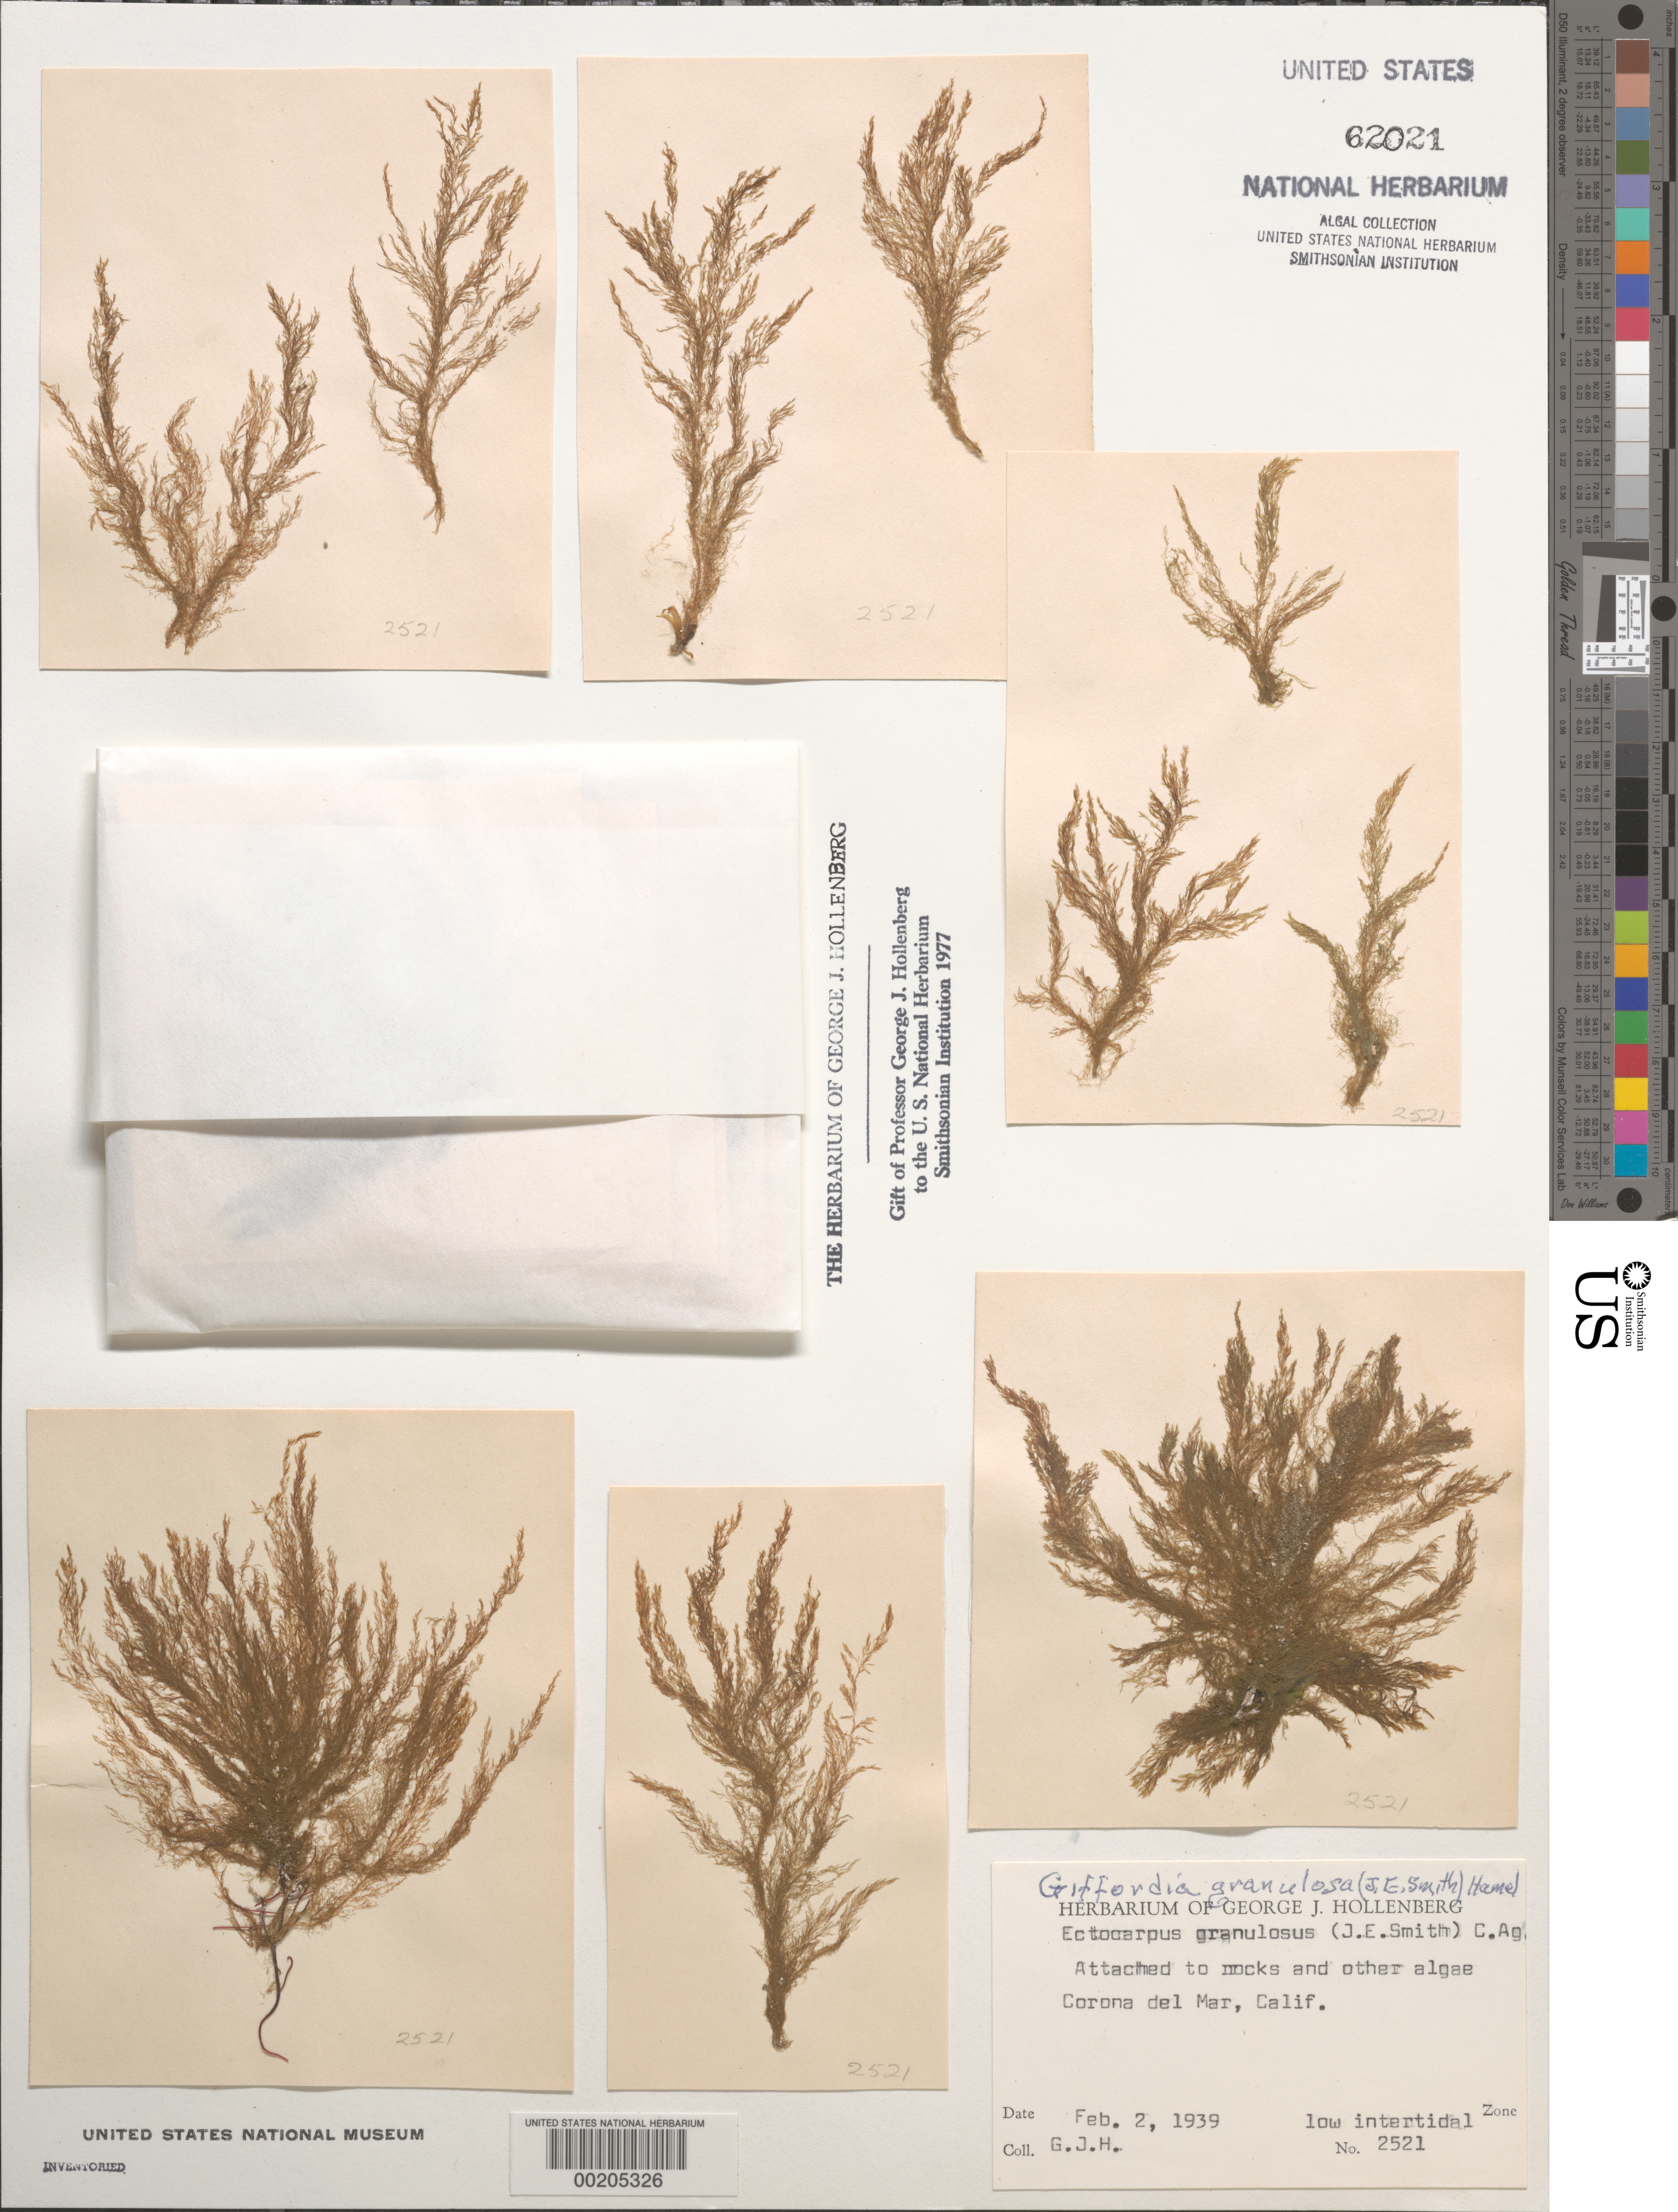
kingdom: Chromista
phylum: Ochrophyta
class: Phaeophyceae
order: Ectocarpales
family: Acinetosporaceae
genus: Hincksia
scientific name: Hincksia granulosa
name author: (Sm.) P.C. Silva in P.C. Silva et al.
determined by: Algae name updating Project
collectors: G. Hollenberg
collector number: GJH 2521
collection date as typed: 02 Feb 1939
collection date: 1939-02-02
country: United States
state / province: California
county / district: Orange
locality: Corona del Mar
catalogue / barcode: US 62021